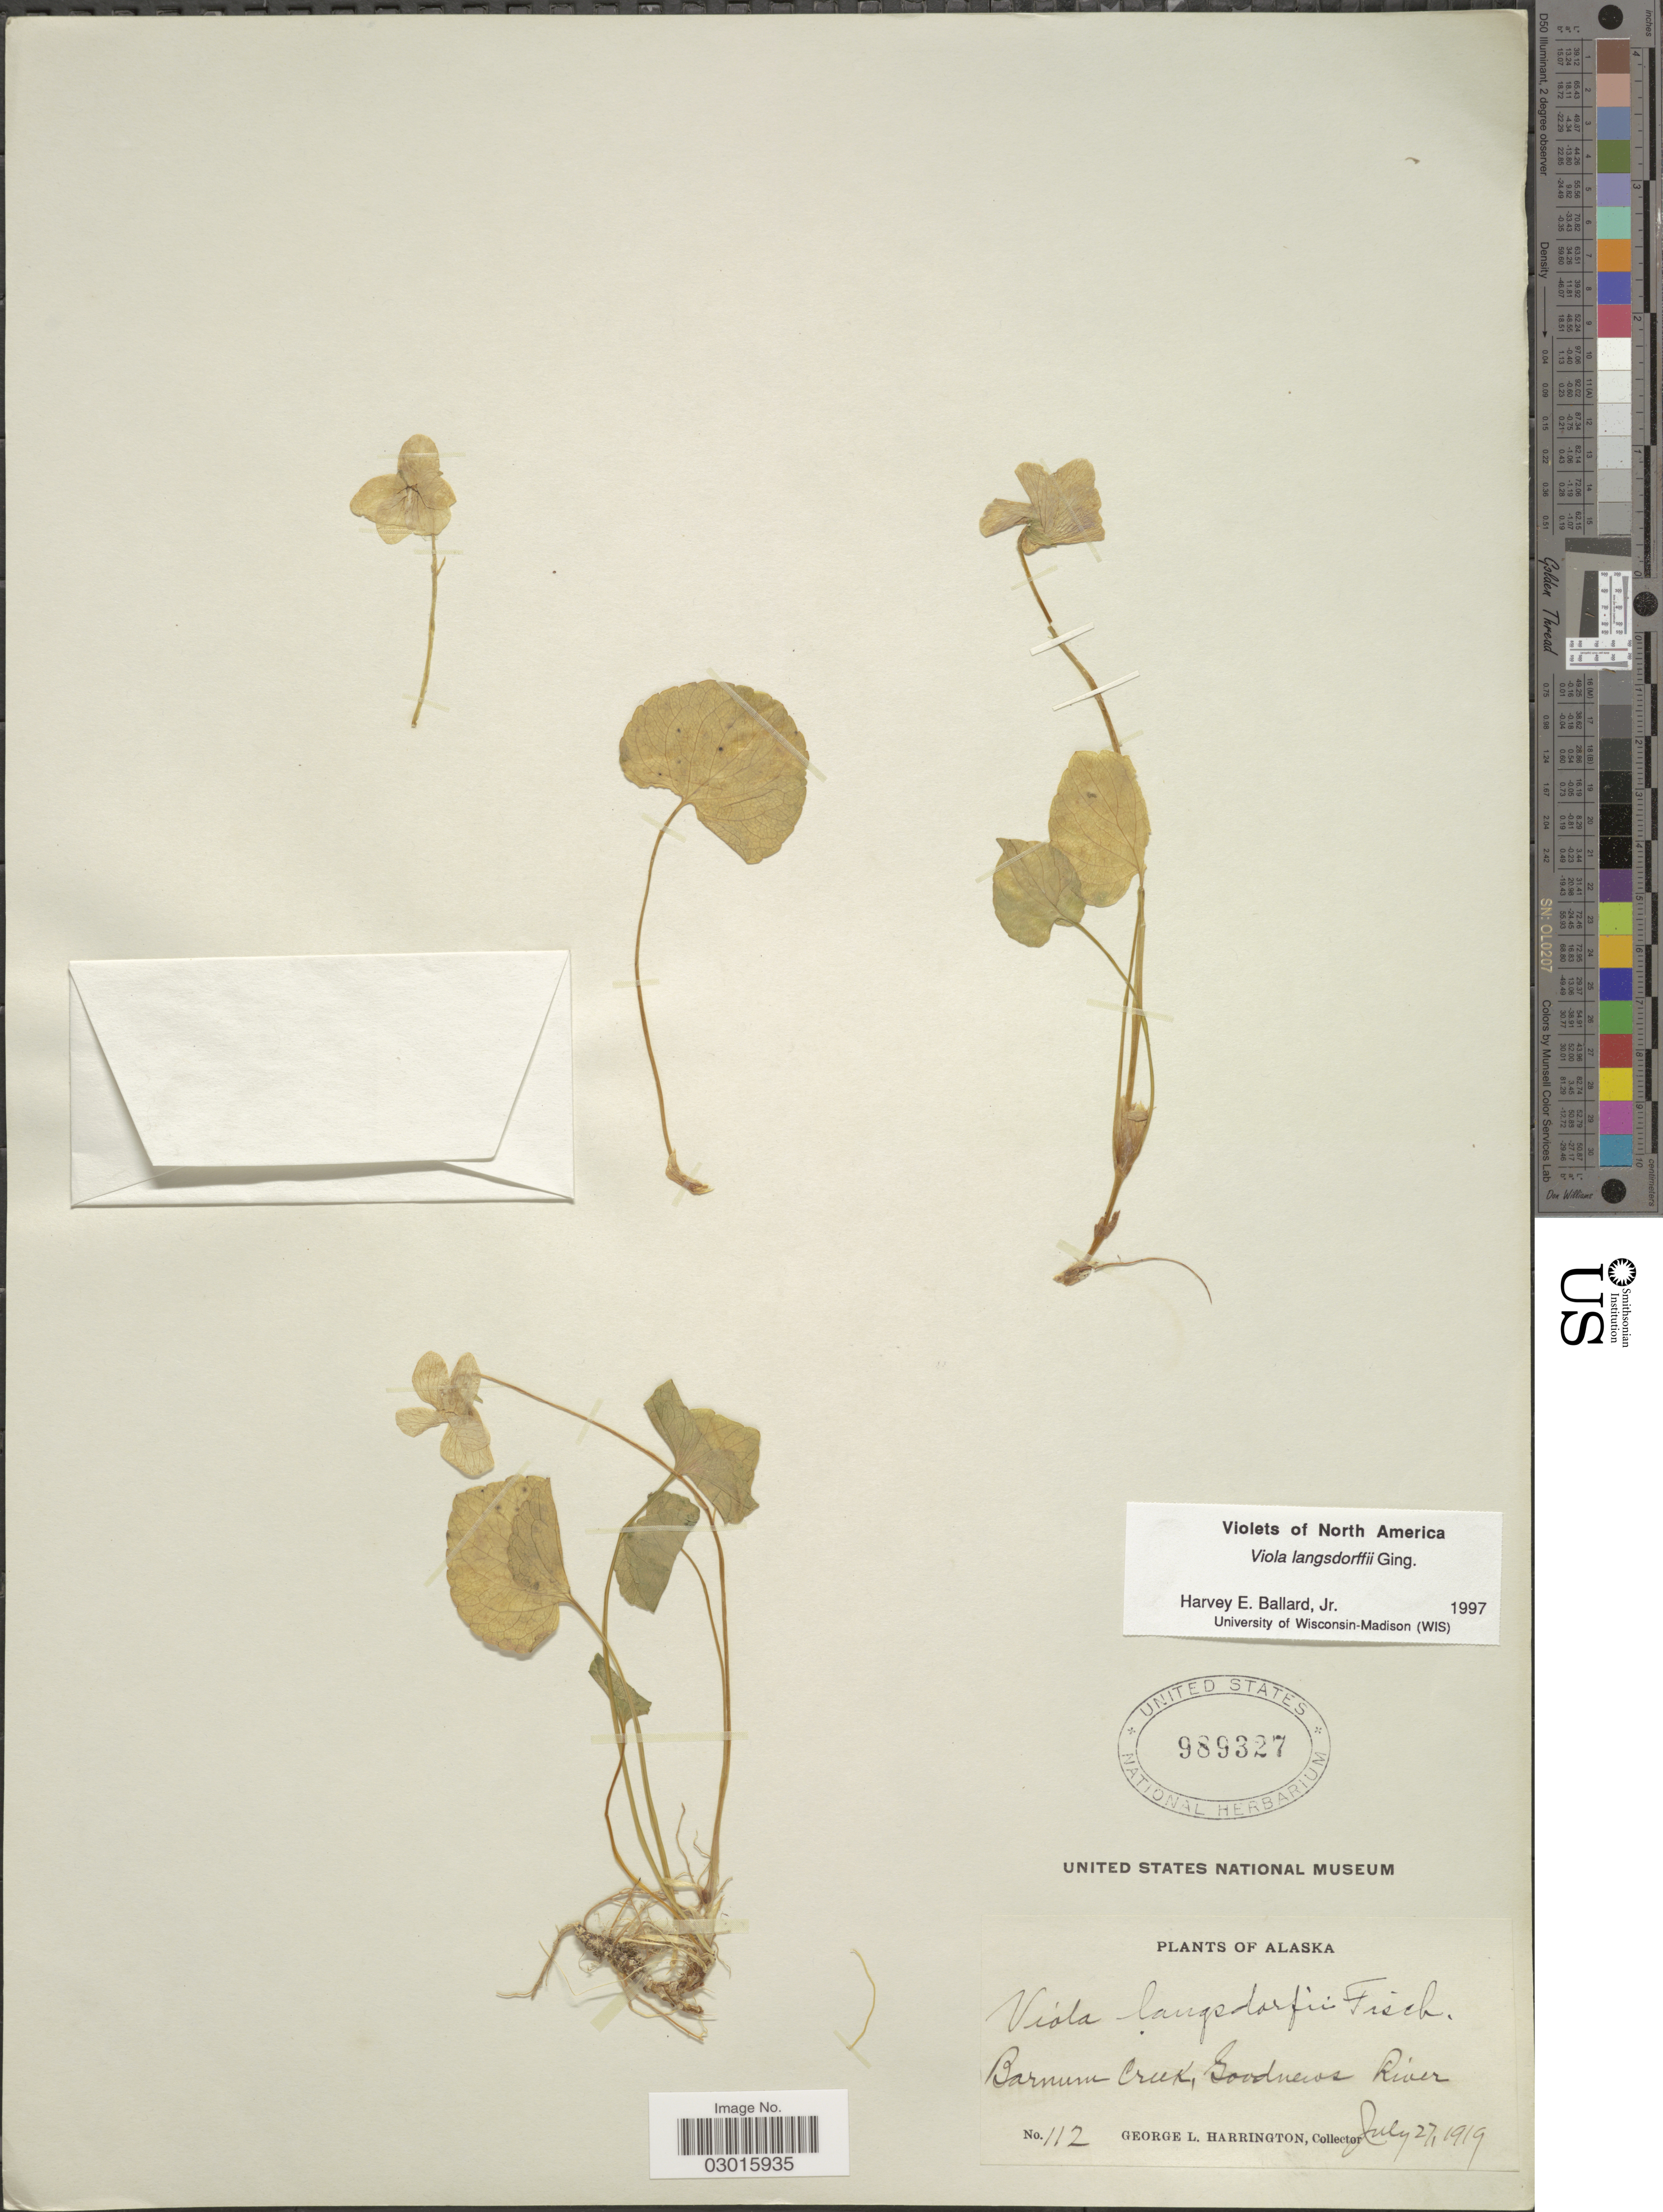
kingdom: Plantae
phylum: Tracheophyta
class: Magnoliopsida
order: Malpighiales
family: Violaceae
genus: Viola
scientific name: Viola langsdorffii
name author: Fisch. ex Ging.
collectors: G. Harrington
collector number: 112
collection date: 1919-07-27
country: United States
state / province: Alaska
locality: Barnum Creek, Goodnews River.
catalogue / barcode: US 989327